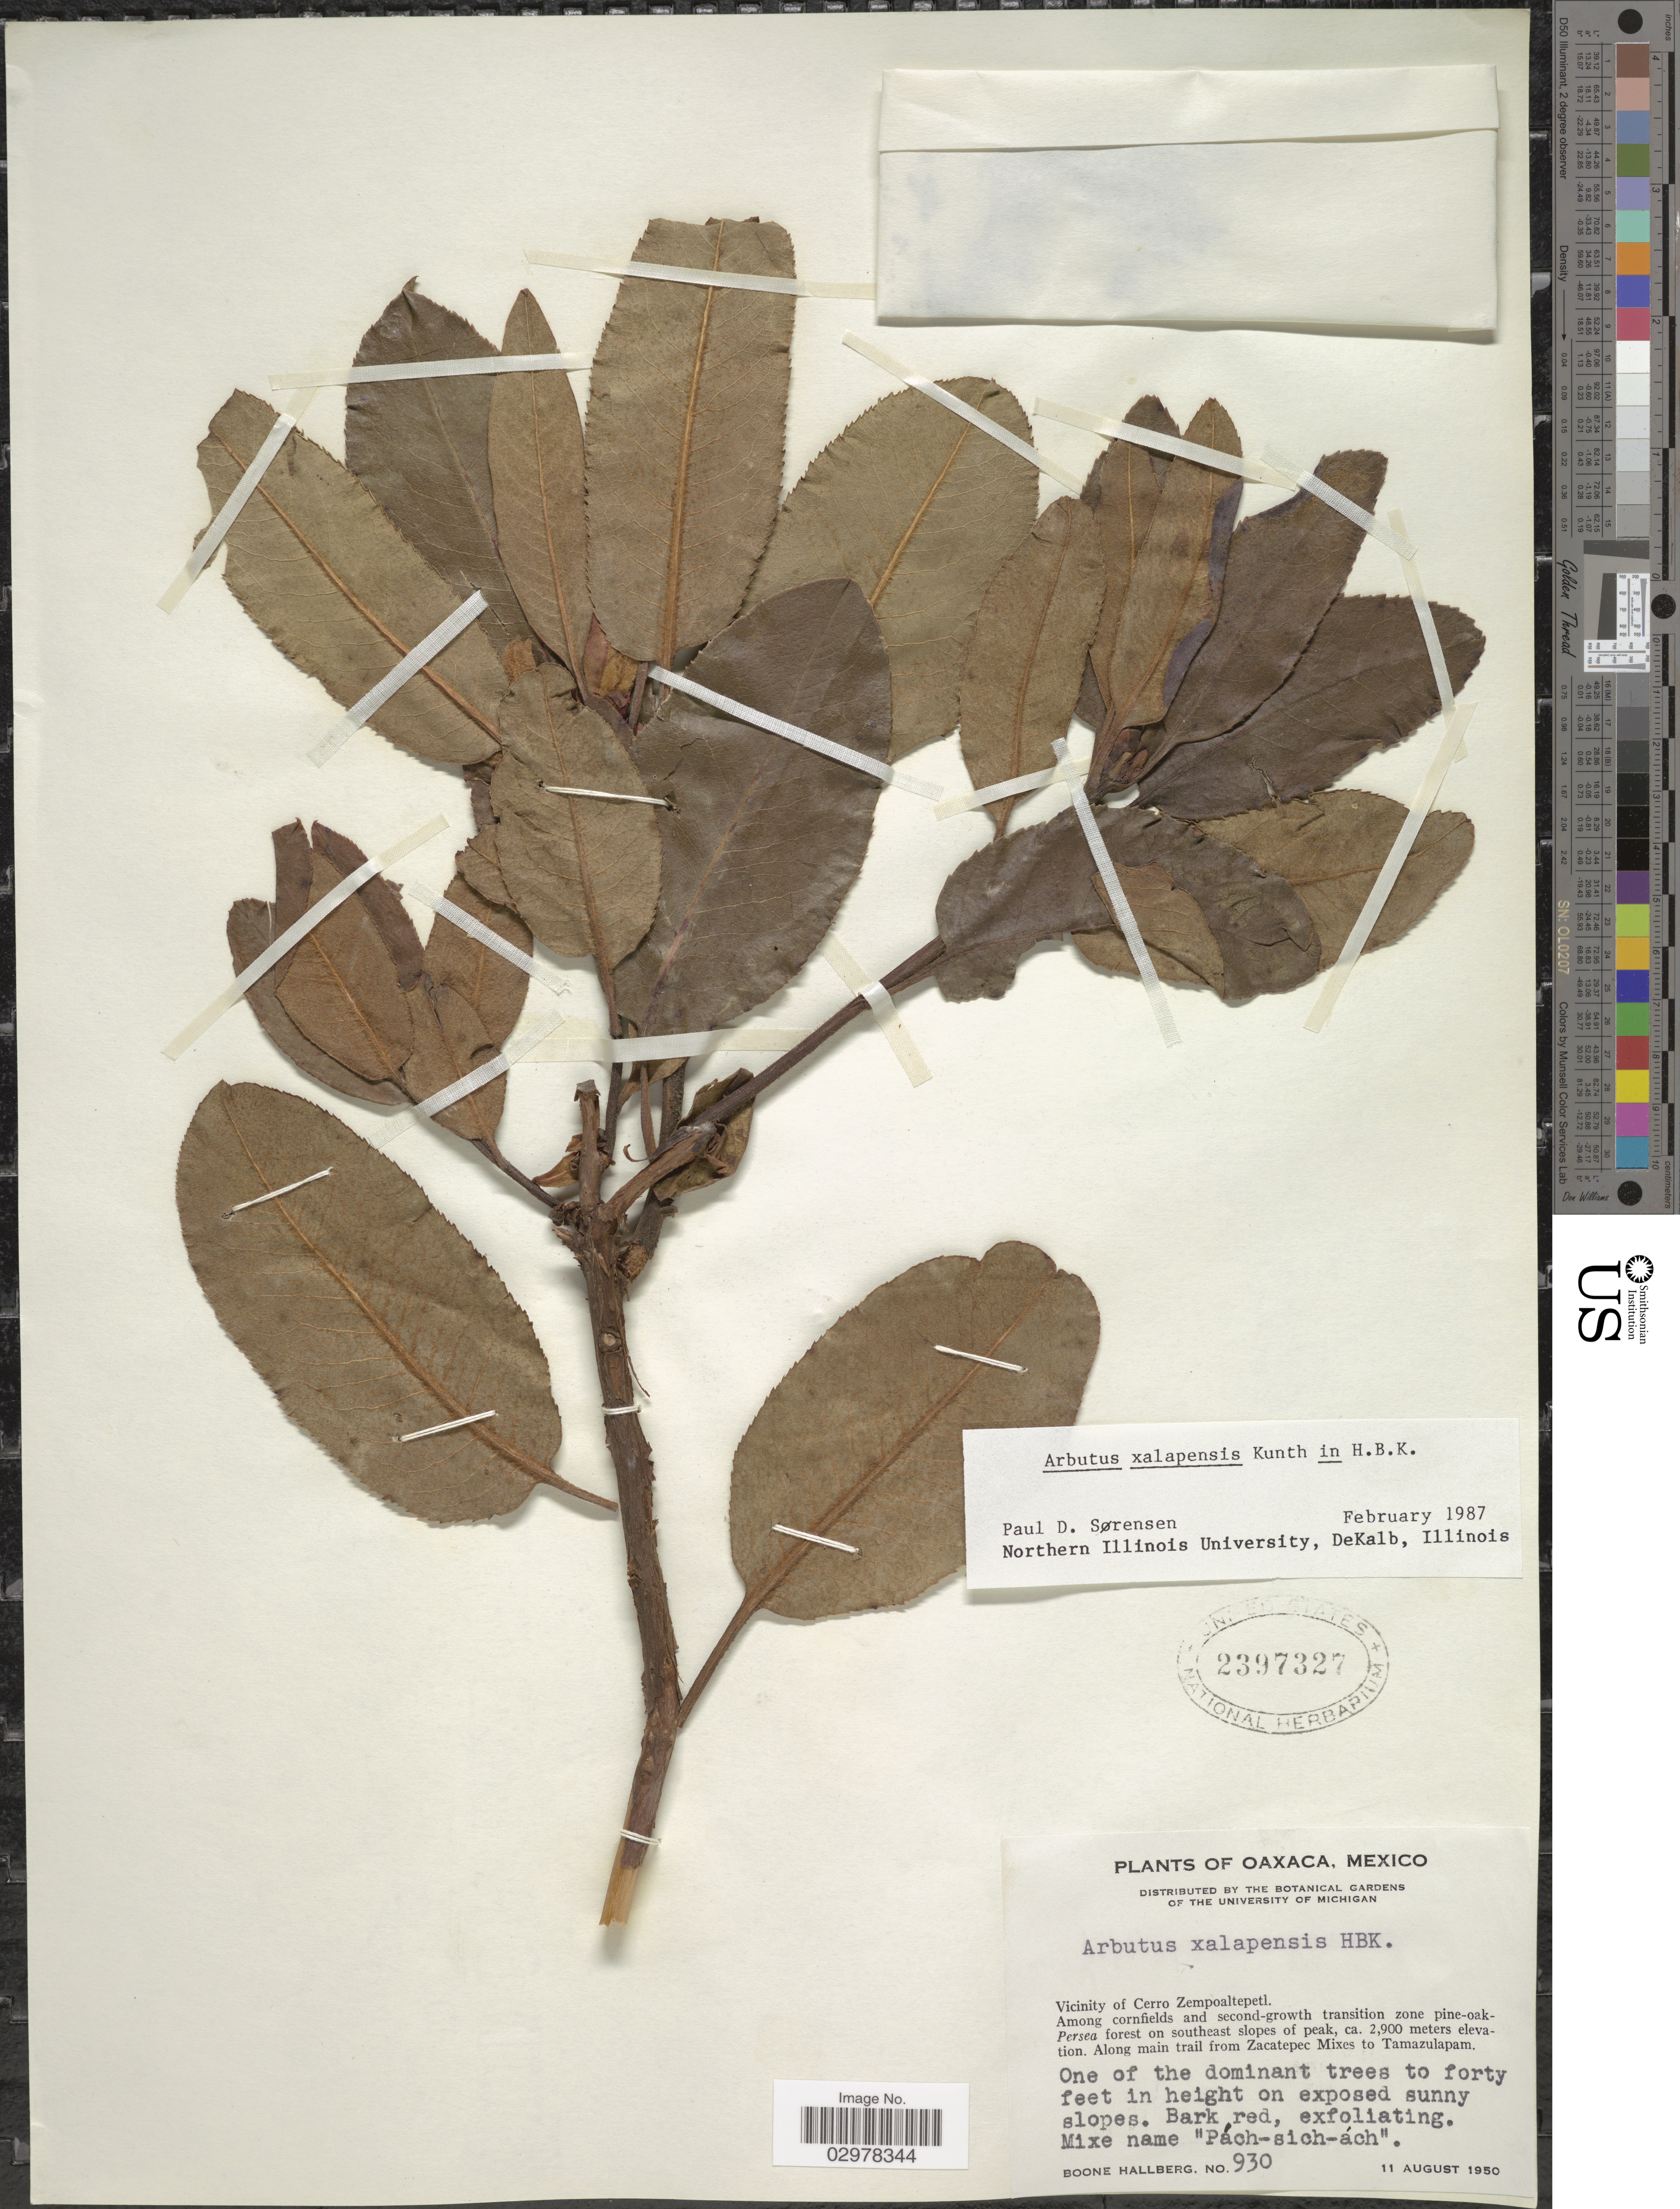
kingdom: Plantae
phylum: Tracheophyta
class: Magnoliopsida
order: Ericales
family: Ericaceae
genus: Arbutus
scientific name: Arbutus xalapensis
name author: Kunth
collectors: B. Hallberg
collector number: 930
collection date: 1950-08-11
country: Mexico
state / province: Oaxaca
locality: Vicinity of Cerro Zempoaltepetl, Along main trail from Zacatepec Mixes to Tamazulapam.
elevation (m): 2900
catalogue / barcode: US 2397327